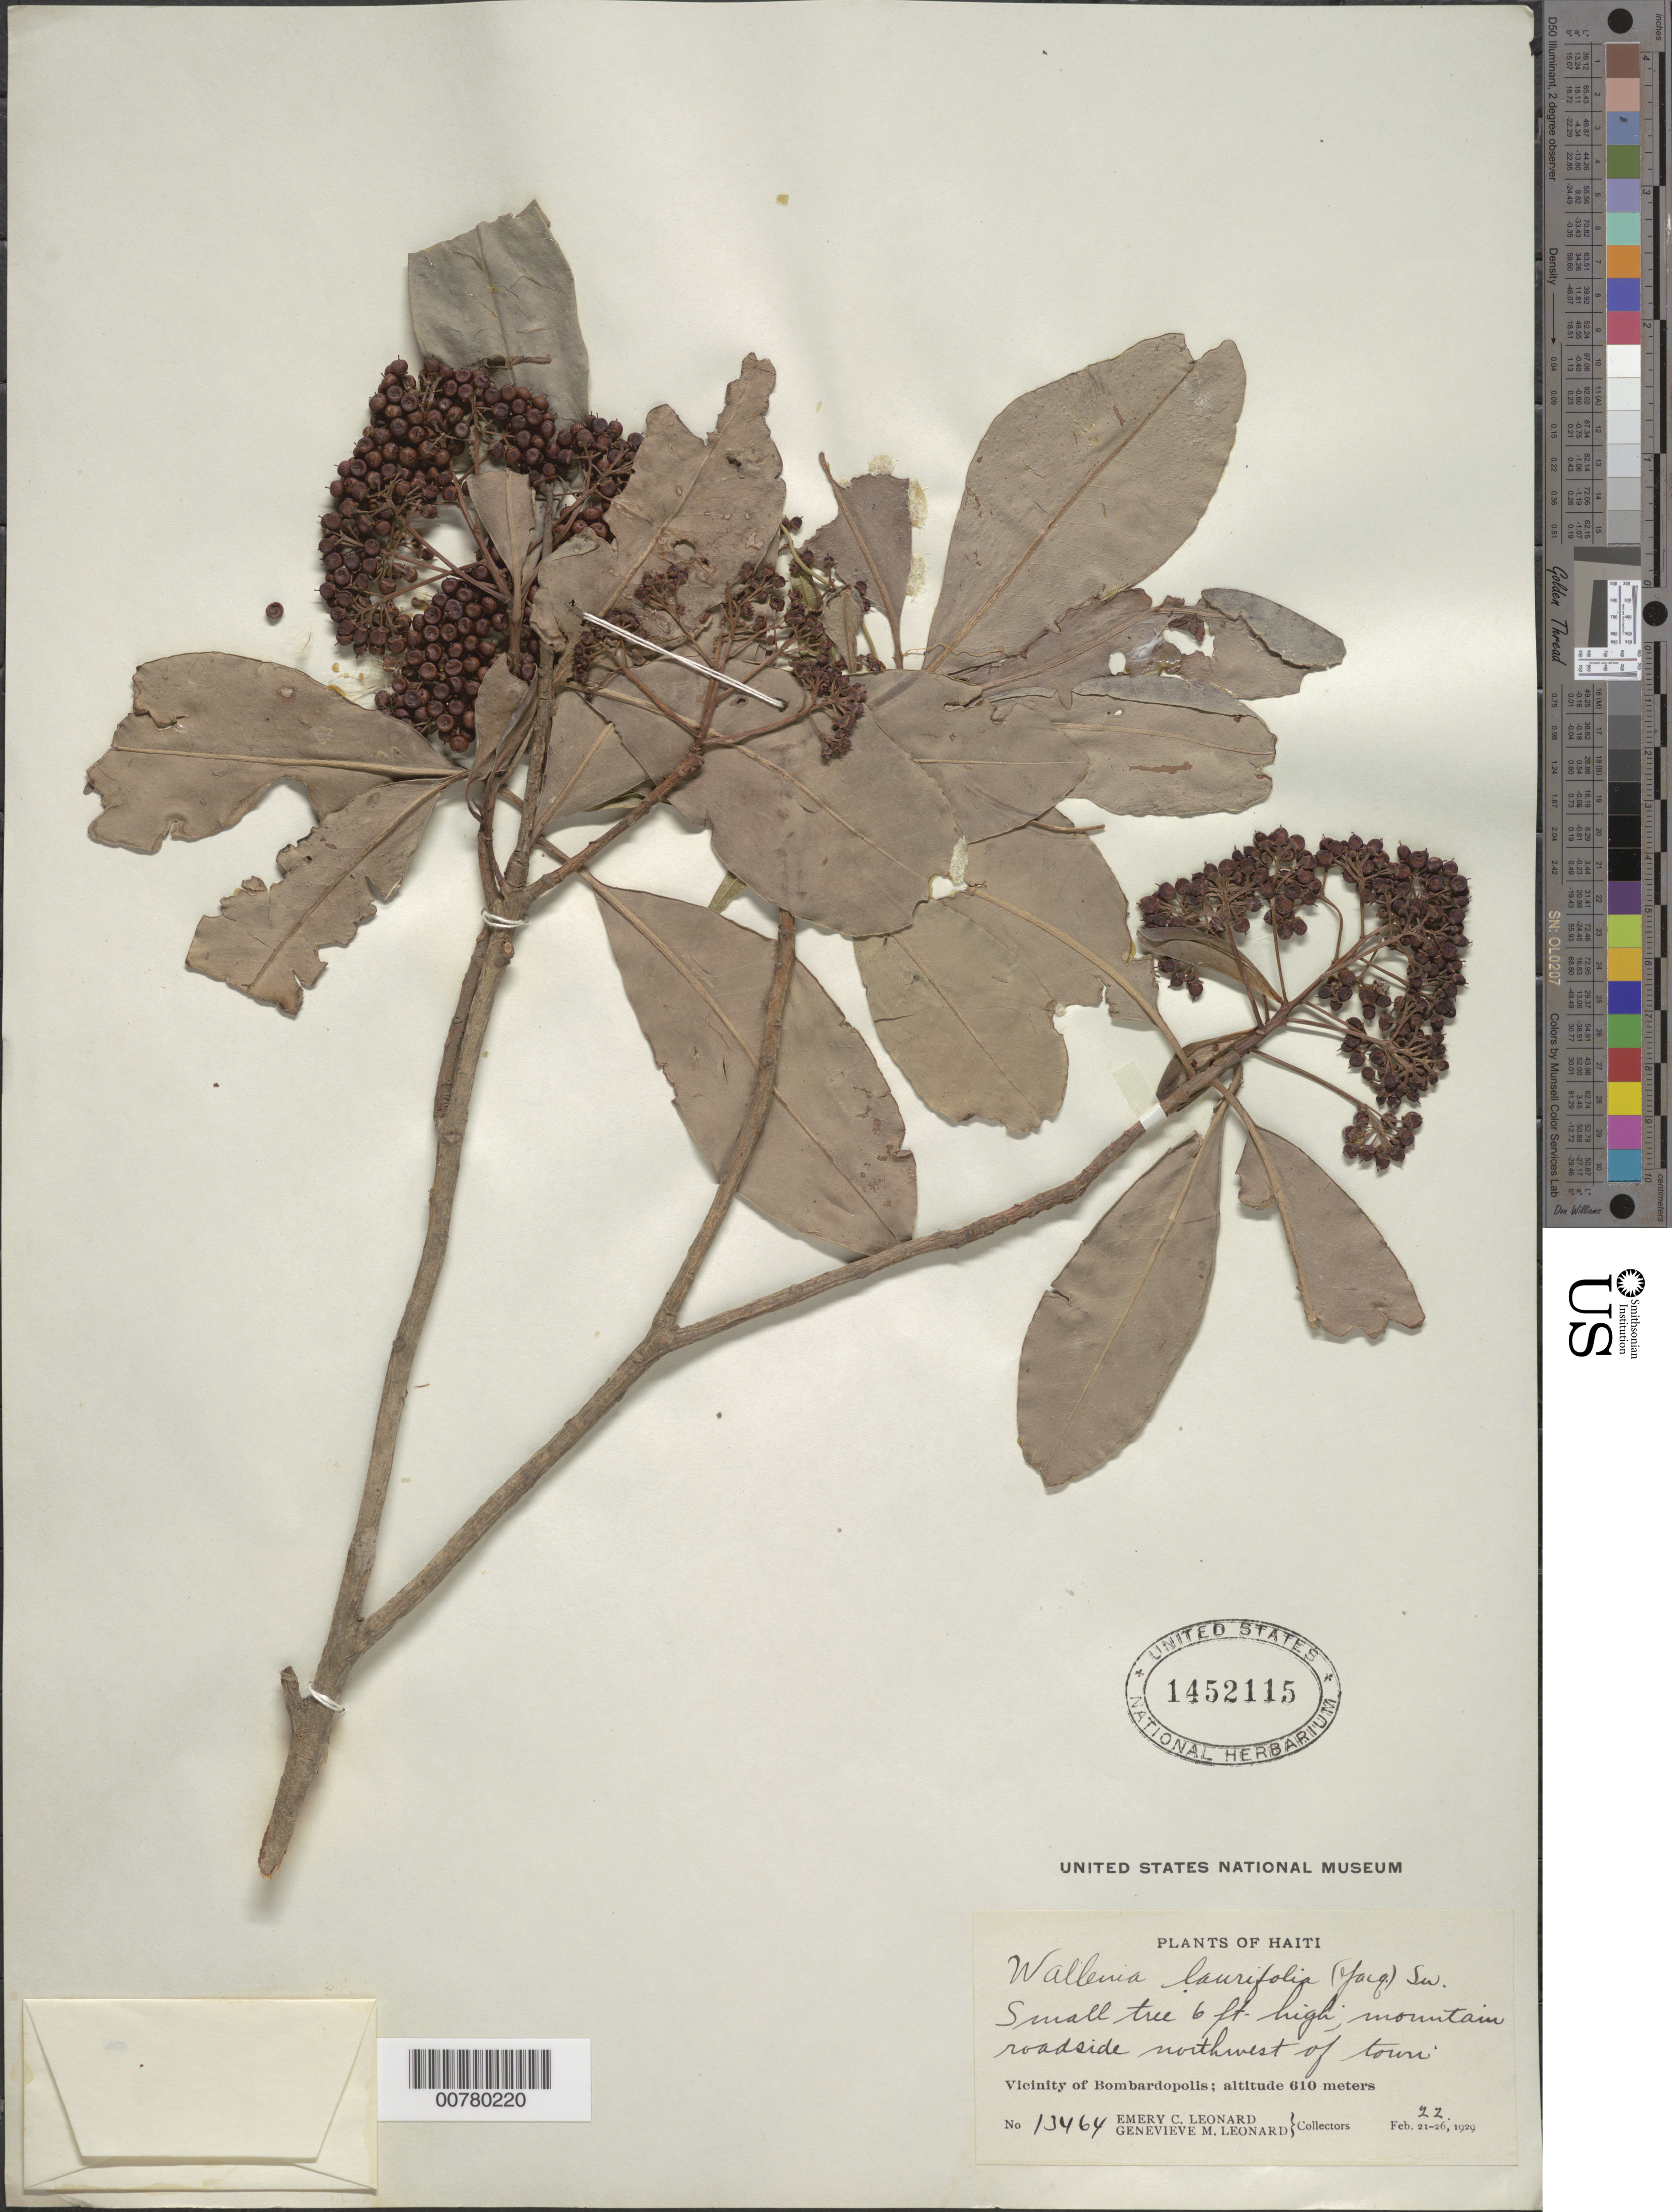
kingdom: Plantae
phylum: Tracheophyta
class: Magnoliopsida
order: Ericales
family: Primulaceae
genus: Wallenia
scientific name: Wallenia laurifolia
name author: Sw.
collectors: E. C. Leonard & G. M. Leonard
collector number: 13464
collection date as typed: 22 Feb 1929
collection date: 1929-02-22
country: Haiti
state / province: Nord-Ouest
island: Hispaniola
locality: Vicinity of Bombardopolis, mountain roadside southwest of town.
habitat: Mountain roadside.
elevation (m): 610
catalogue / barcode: US 1452115